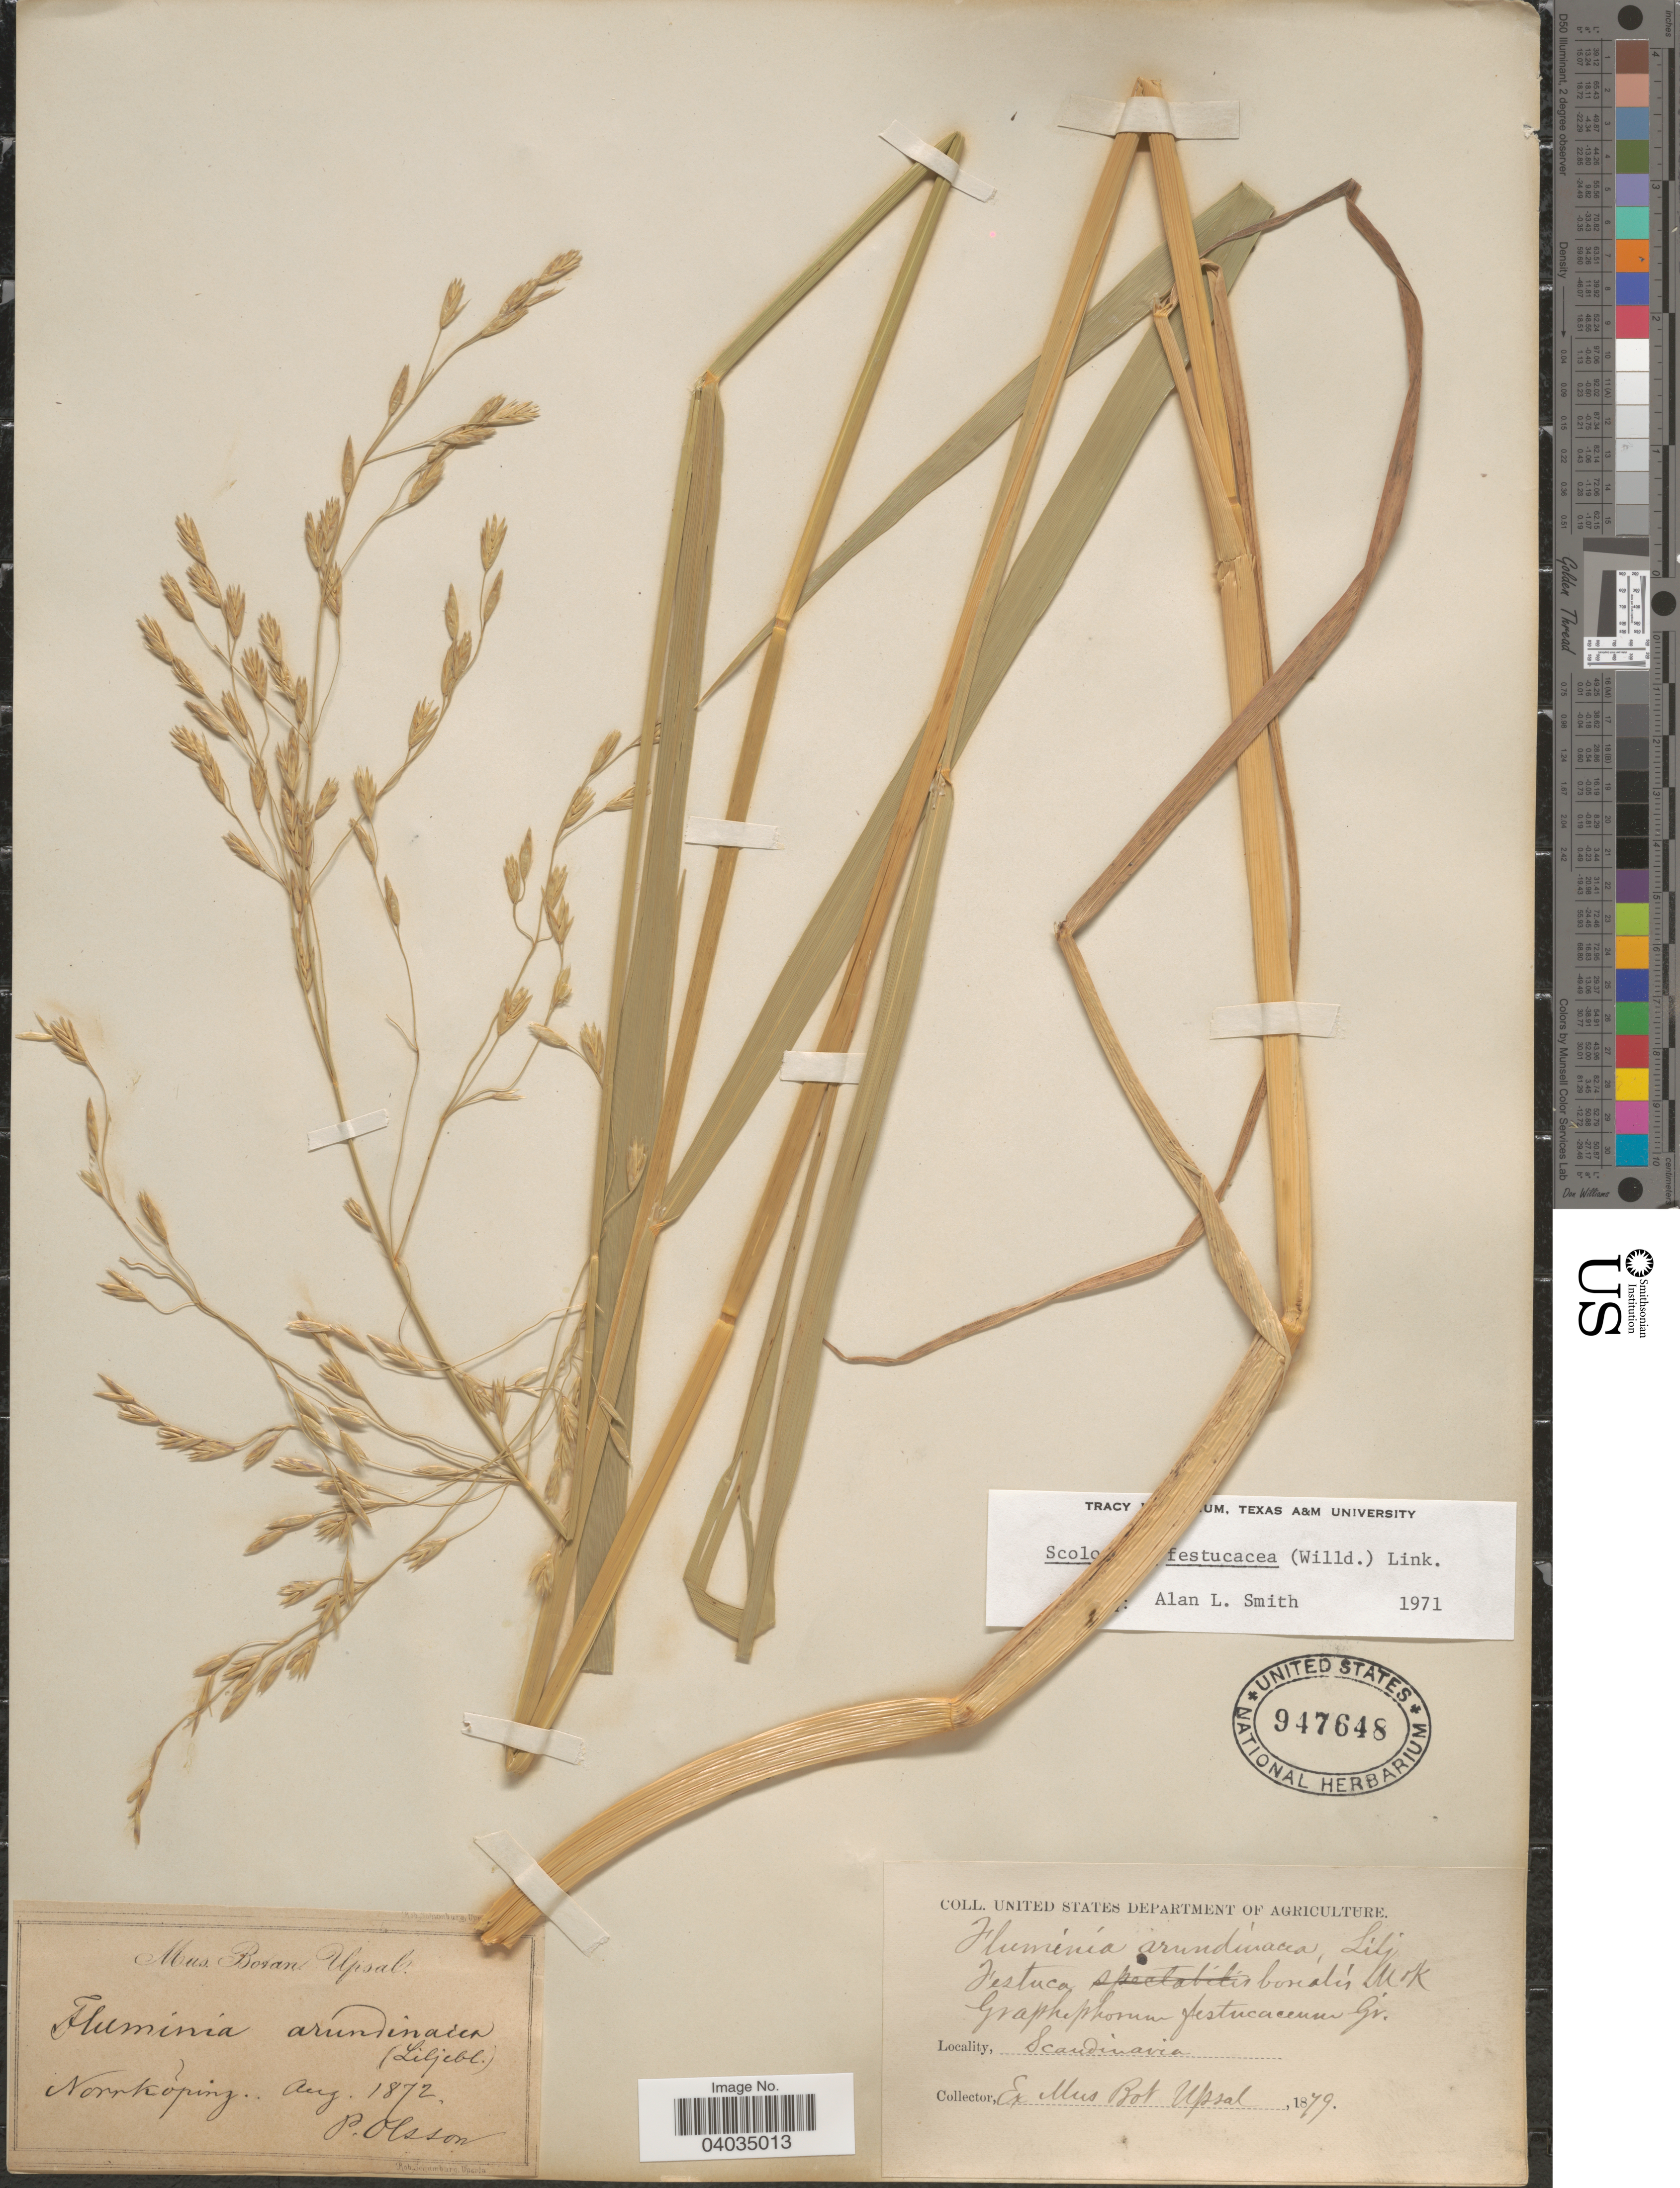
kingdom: Plantae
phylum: Tracheophyta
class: Liliopsida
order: Poales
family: Poaceae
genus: Scolochloa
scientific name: Scolochloa festucacea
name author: (Willd.) Link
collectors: P. Olsson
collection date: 1872-08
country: Sweden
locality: Norrkoping. Scandinavia.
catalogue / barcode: US 947648